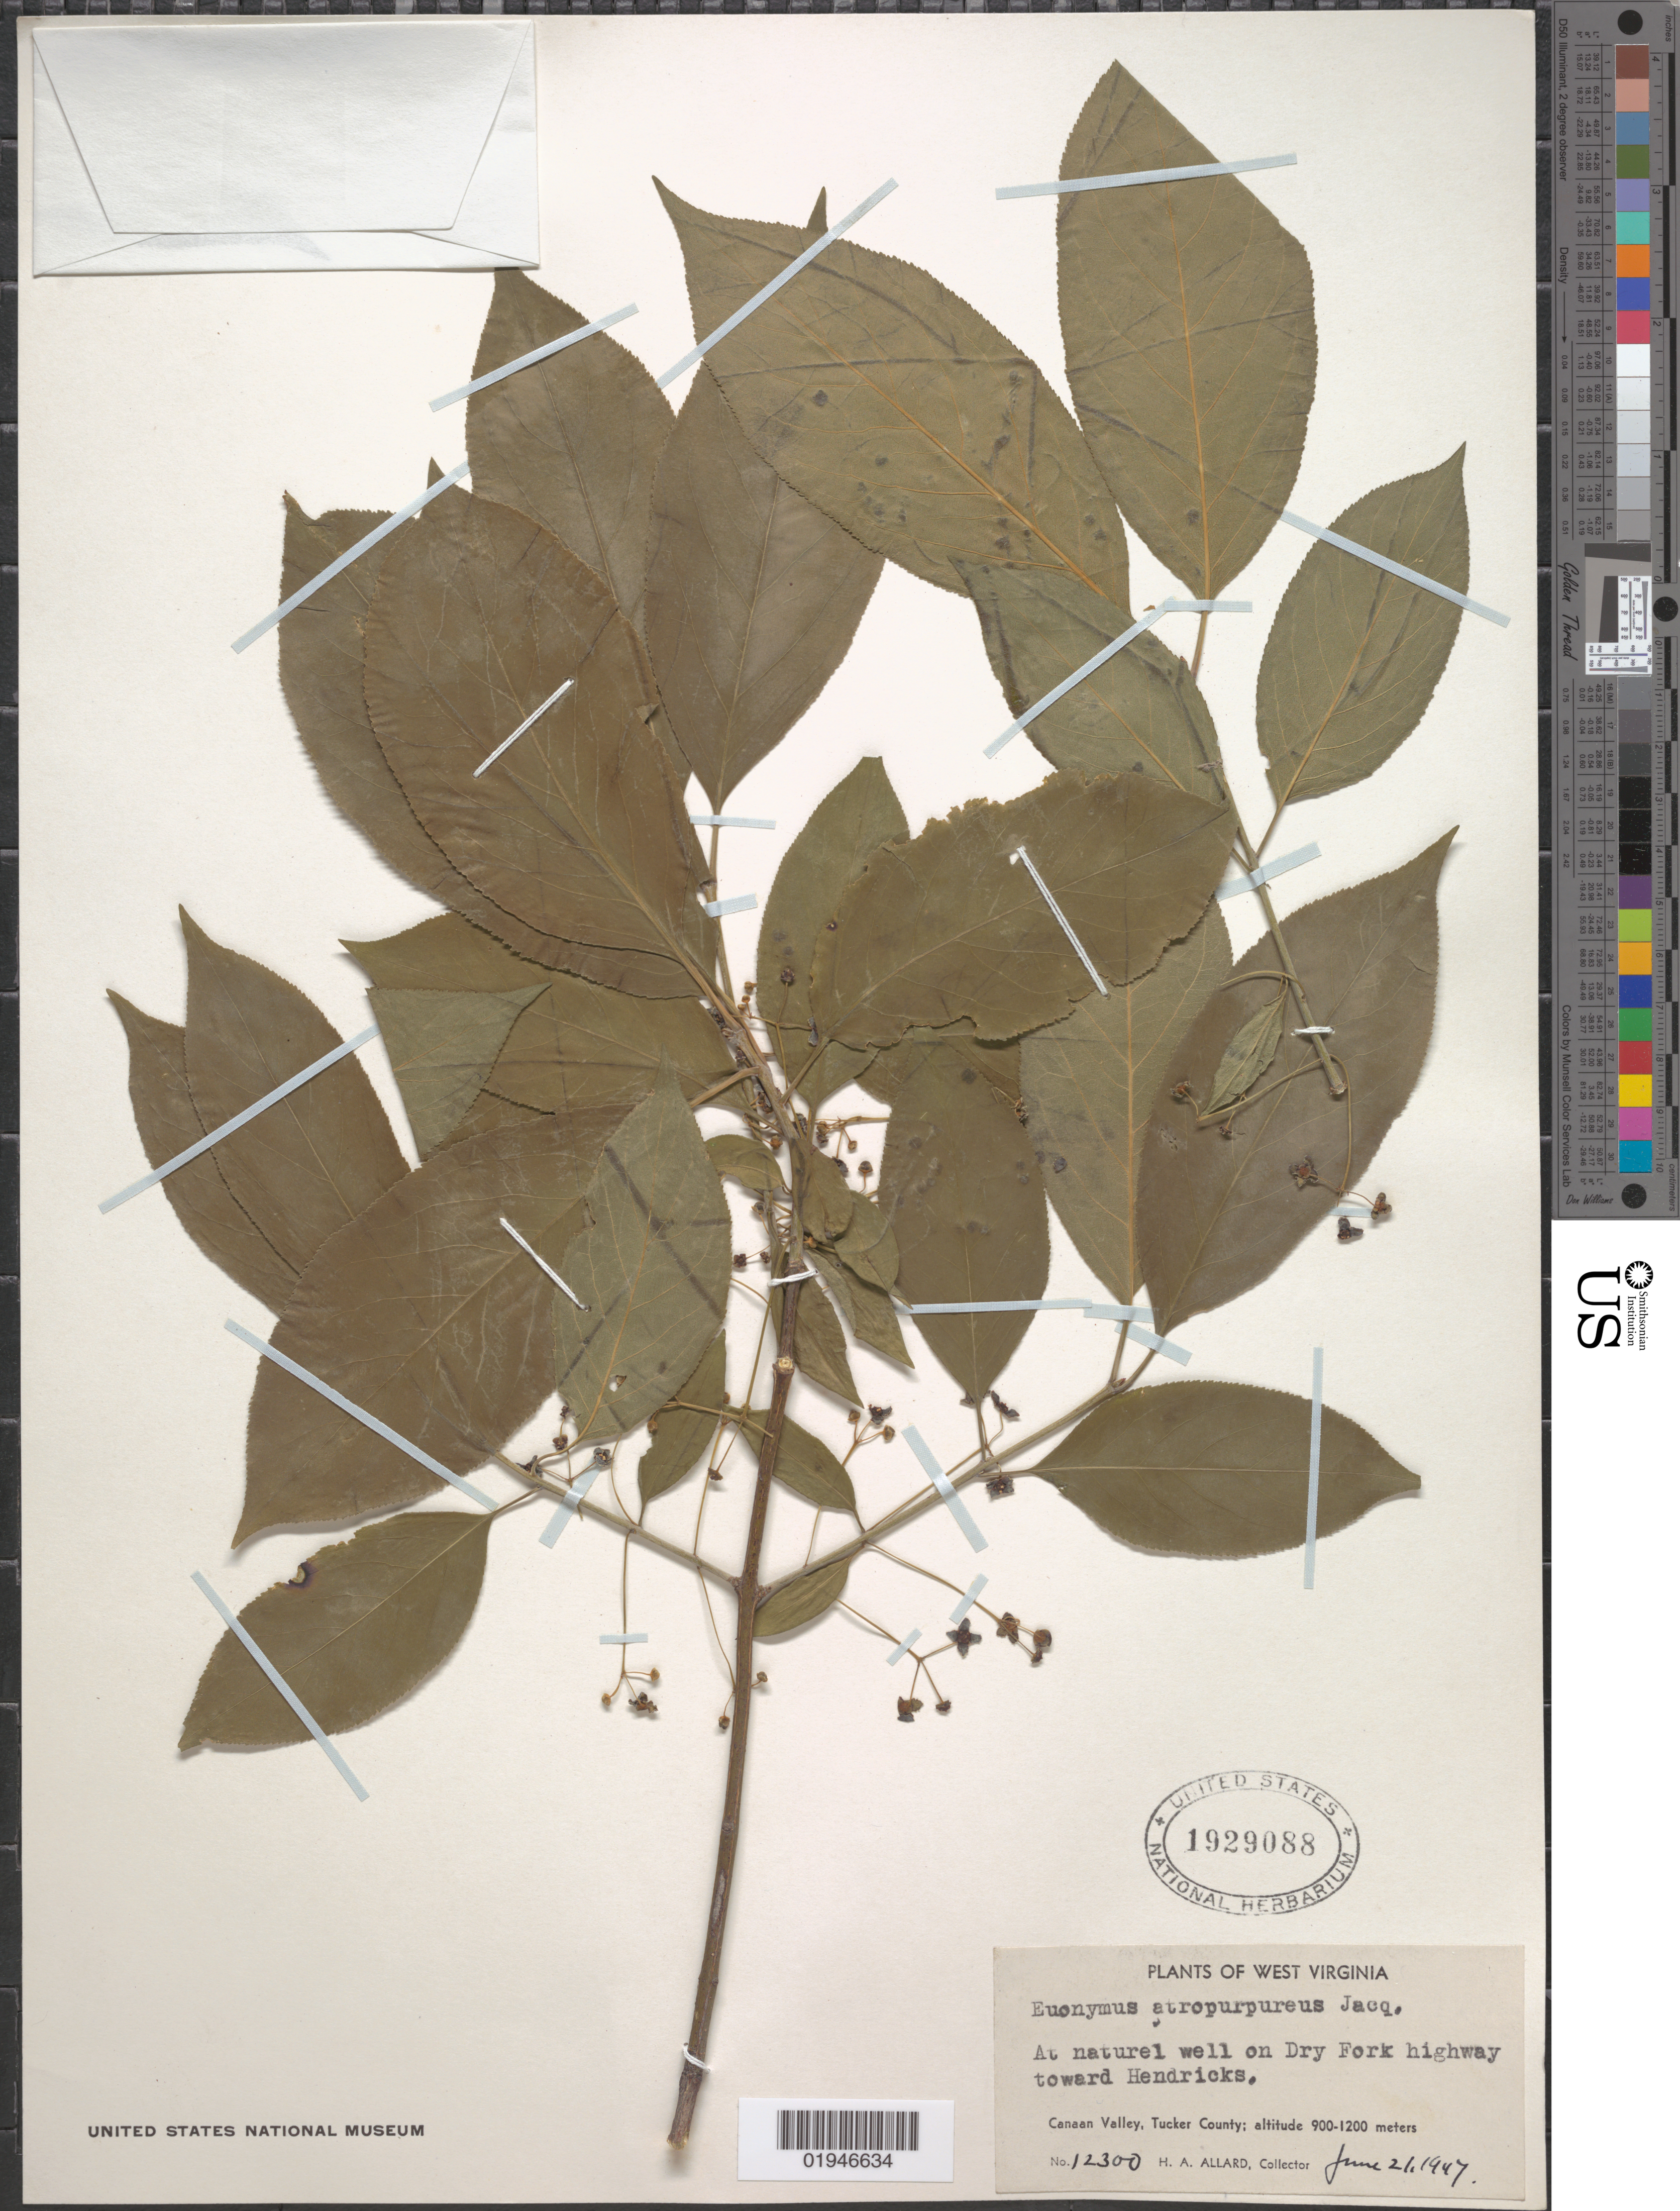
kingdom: Plantae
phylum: Tracheophyta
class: Magnoliopsida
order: Celastrales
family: Celastraceae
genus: Euonymus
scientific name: Euonymus atropurpureus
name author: Jacq.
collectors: H. A. Allard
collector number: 12300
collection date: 1947-06-21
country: United States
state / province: West Virginia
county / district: Tucker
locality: Canaan Valley, Dry Fork Highway toward Hendricks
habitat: At natural well on highway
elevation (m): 900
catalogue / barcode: US 1929088